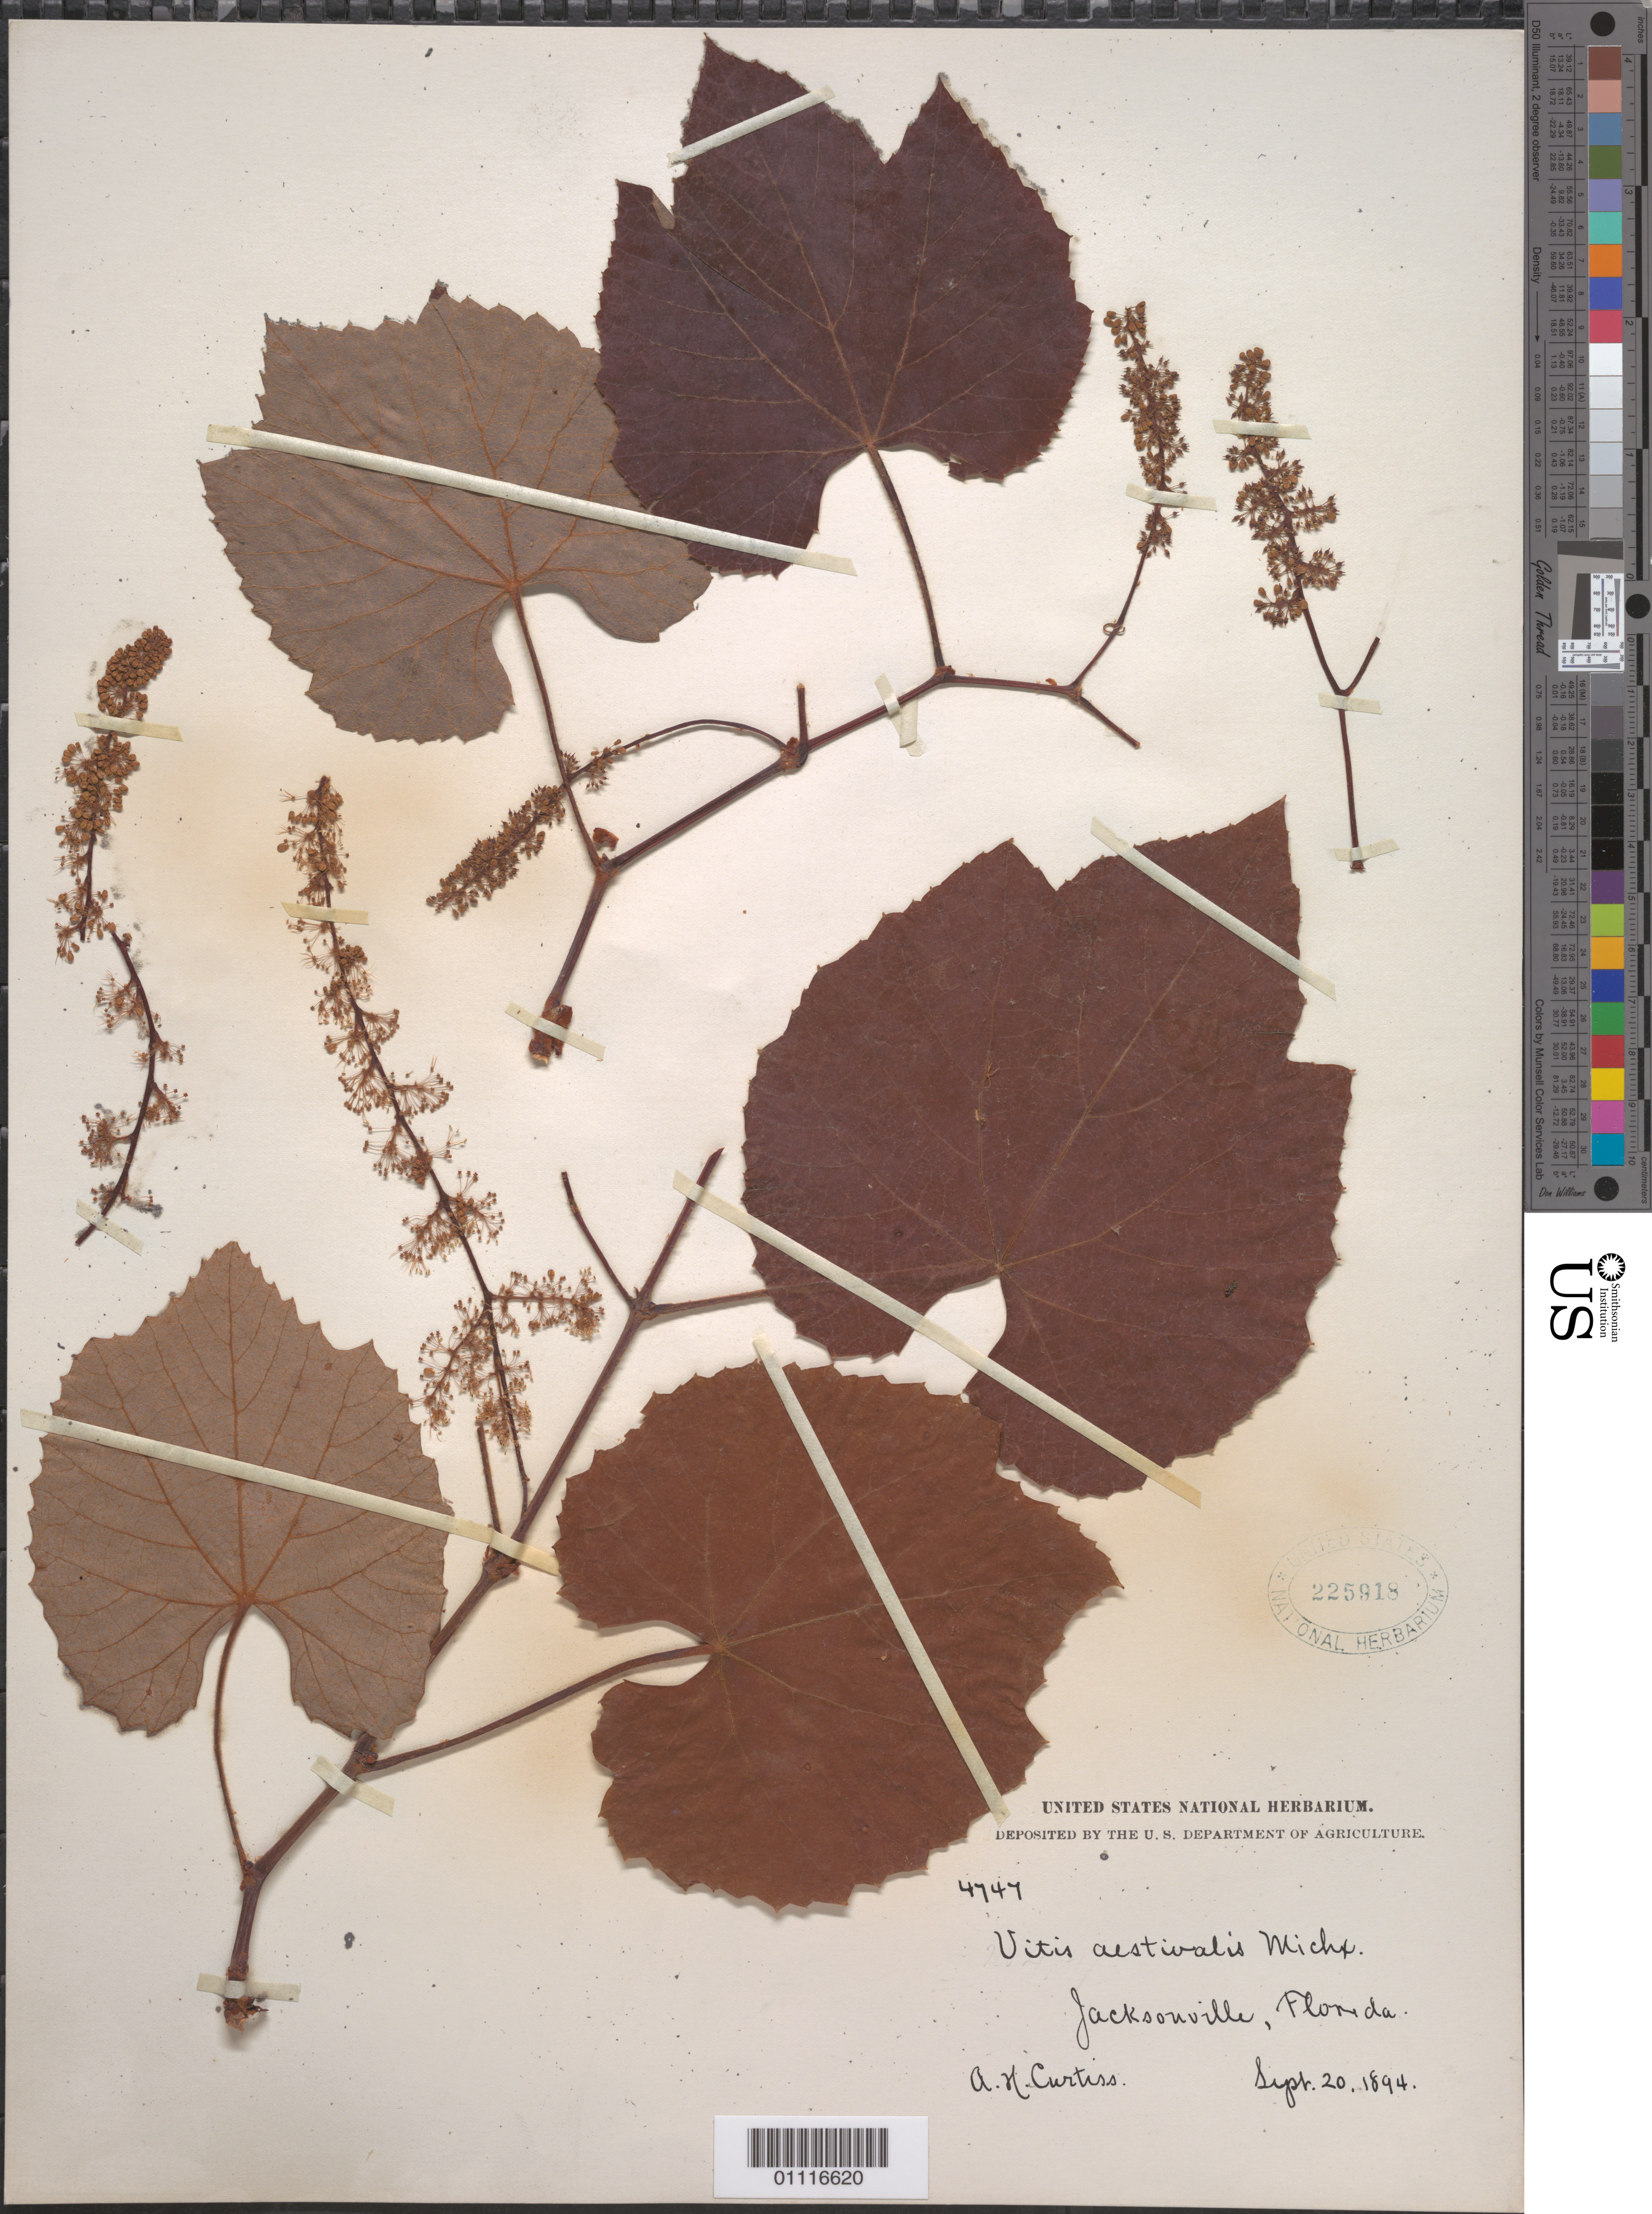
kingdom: Plantae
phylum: Tracheophyta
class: Magnoliopsida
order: Vitales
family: Vitaceae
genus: Vitis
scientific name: Vitis aestivalis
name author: Michx.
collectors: A. H. Curtiss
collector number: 4747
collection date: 1894-09-20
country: United States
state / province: Florida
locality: Jacksonville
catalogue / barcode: US 225918